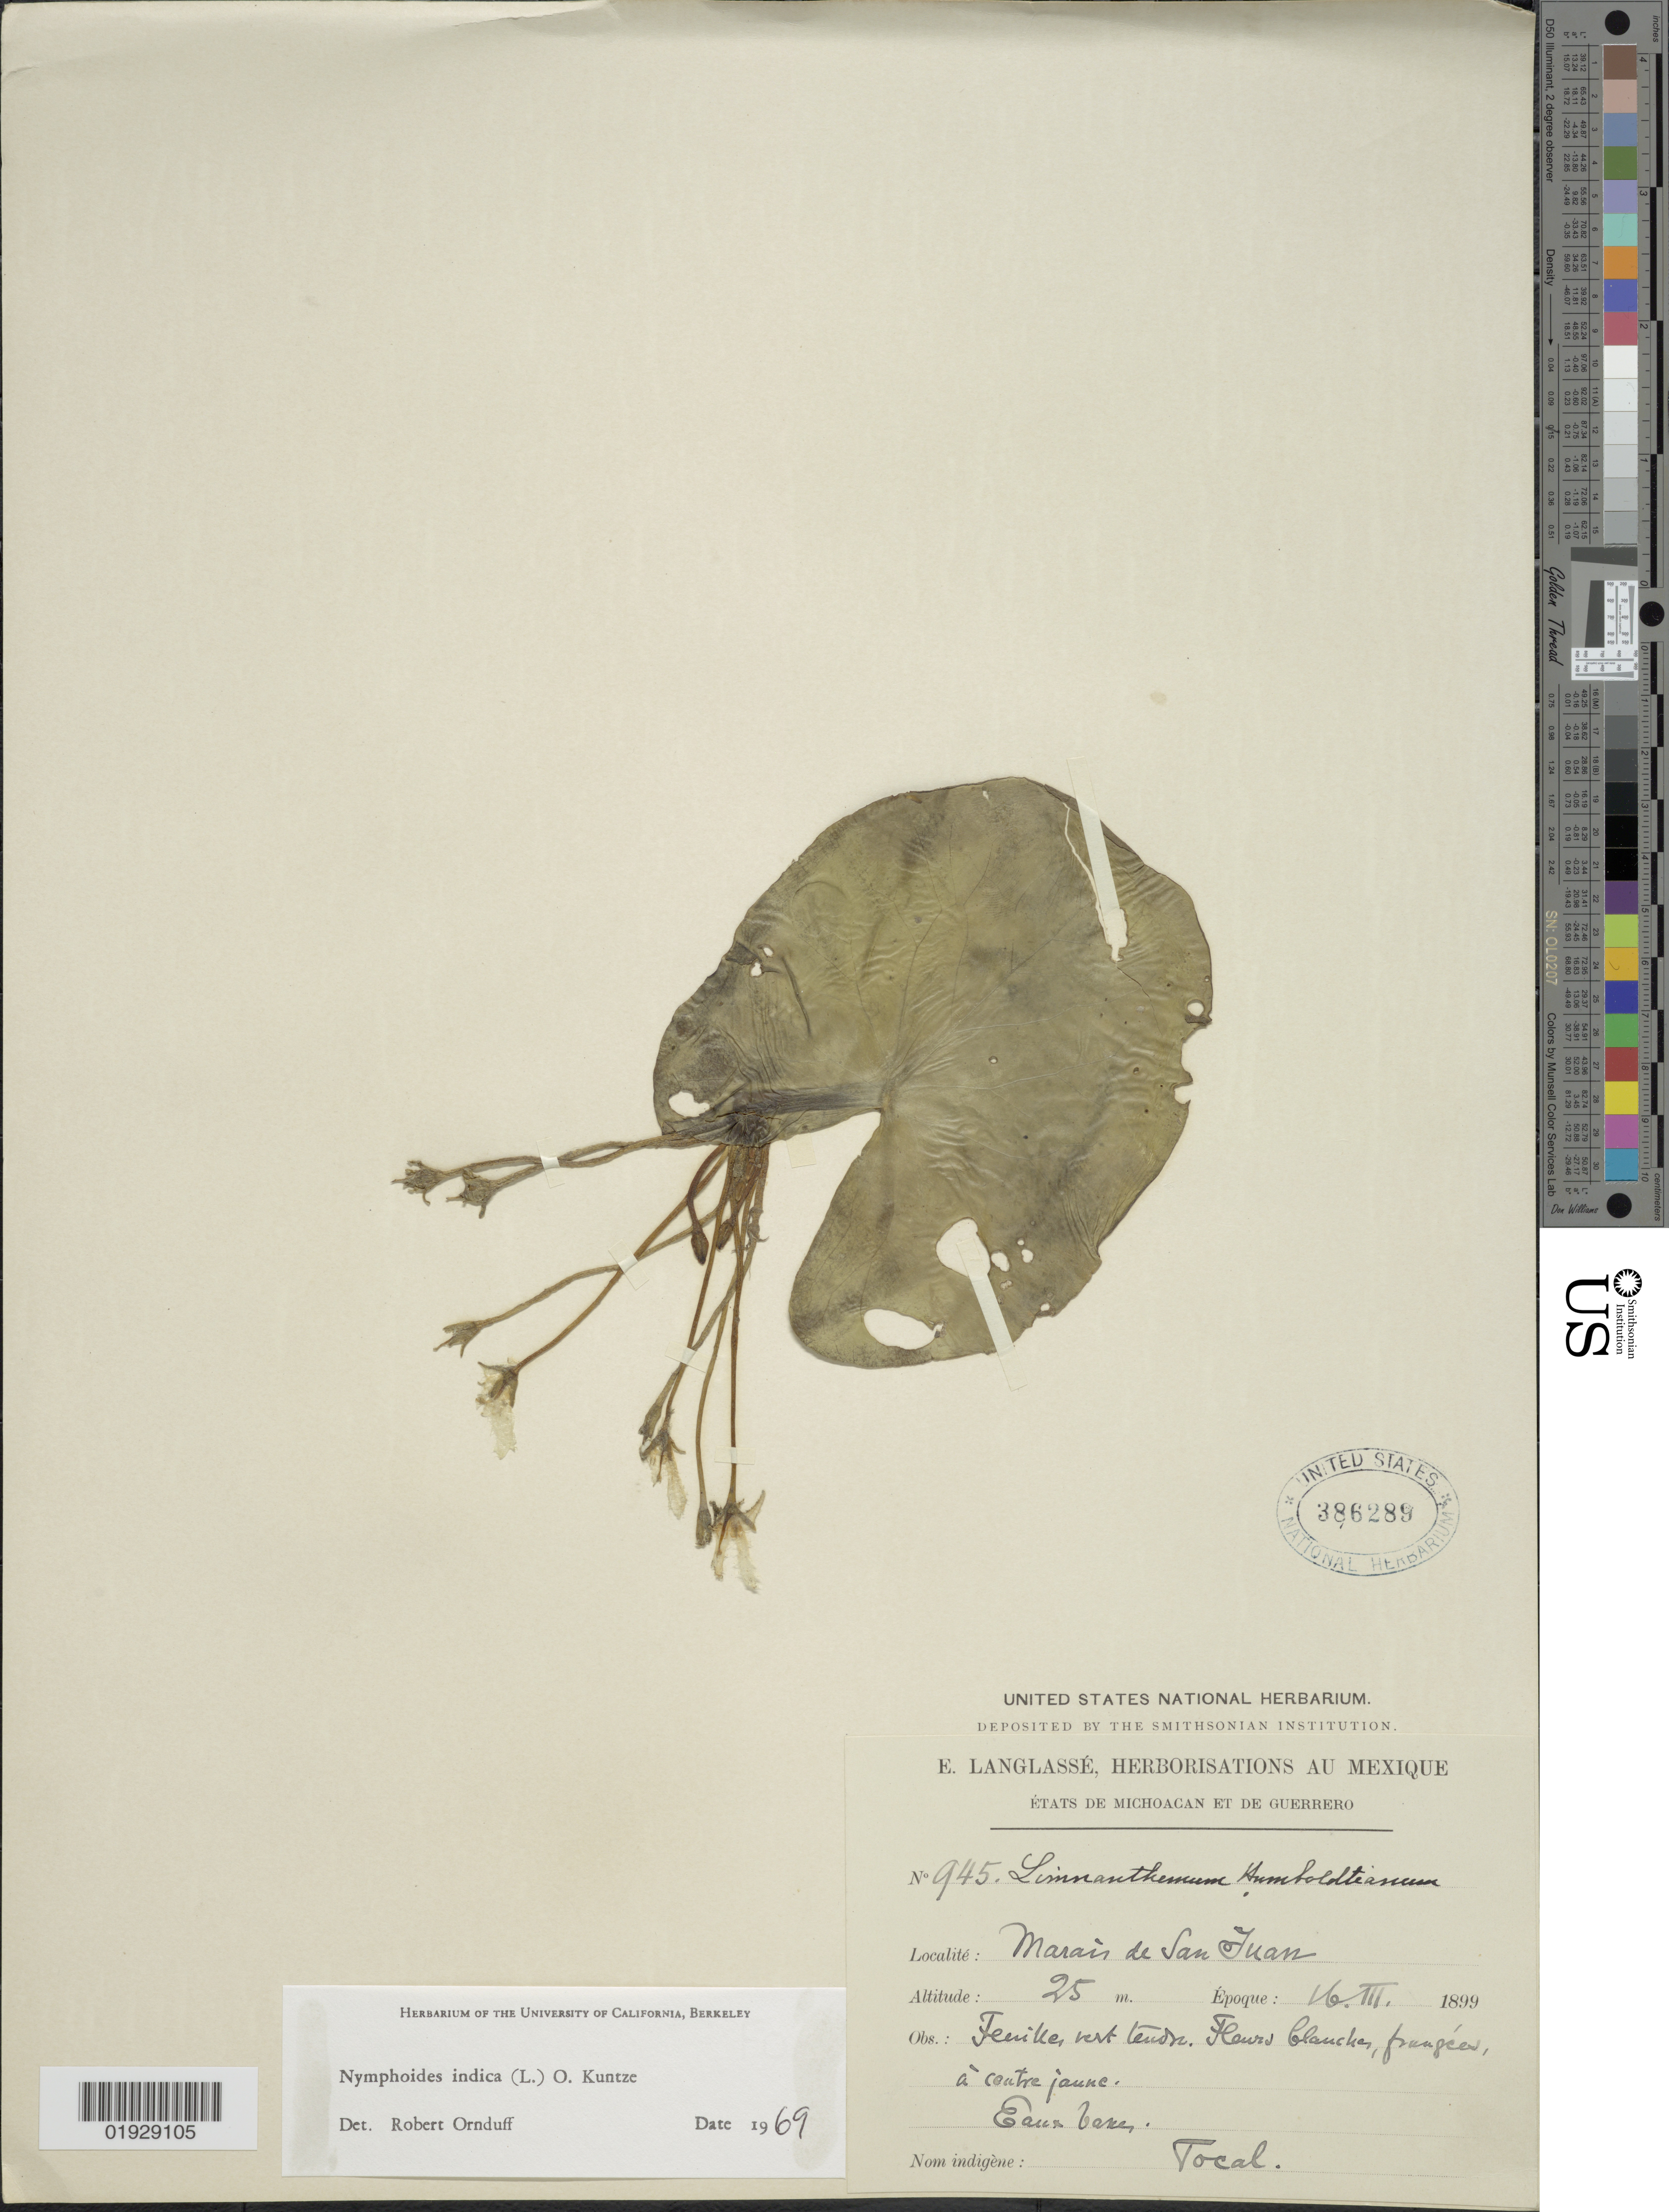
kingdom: Plantae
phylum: Tracheophyta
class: Magnoliopsida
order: Asterales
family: Menyanthaceae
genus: Nymphoides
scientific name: Nymphoides indica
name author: (L.) Kuntze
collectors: E. Langlassé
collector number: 945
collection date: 1899-03-16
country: Mexico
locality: Marais de San Juan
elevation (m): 25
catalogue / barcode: US 386289